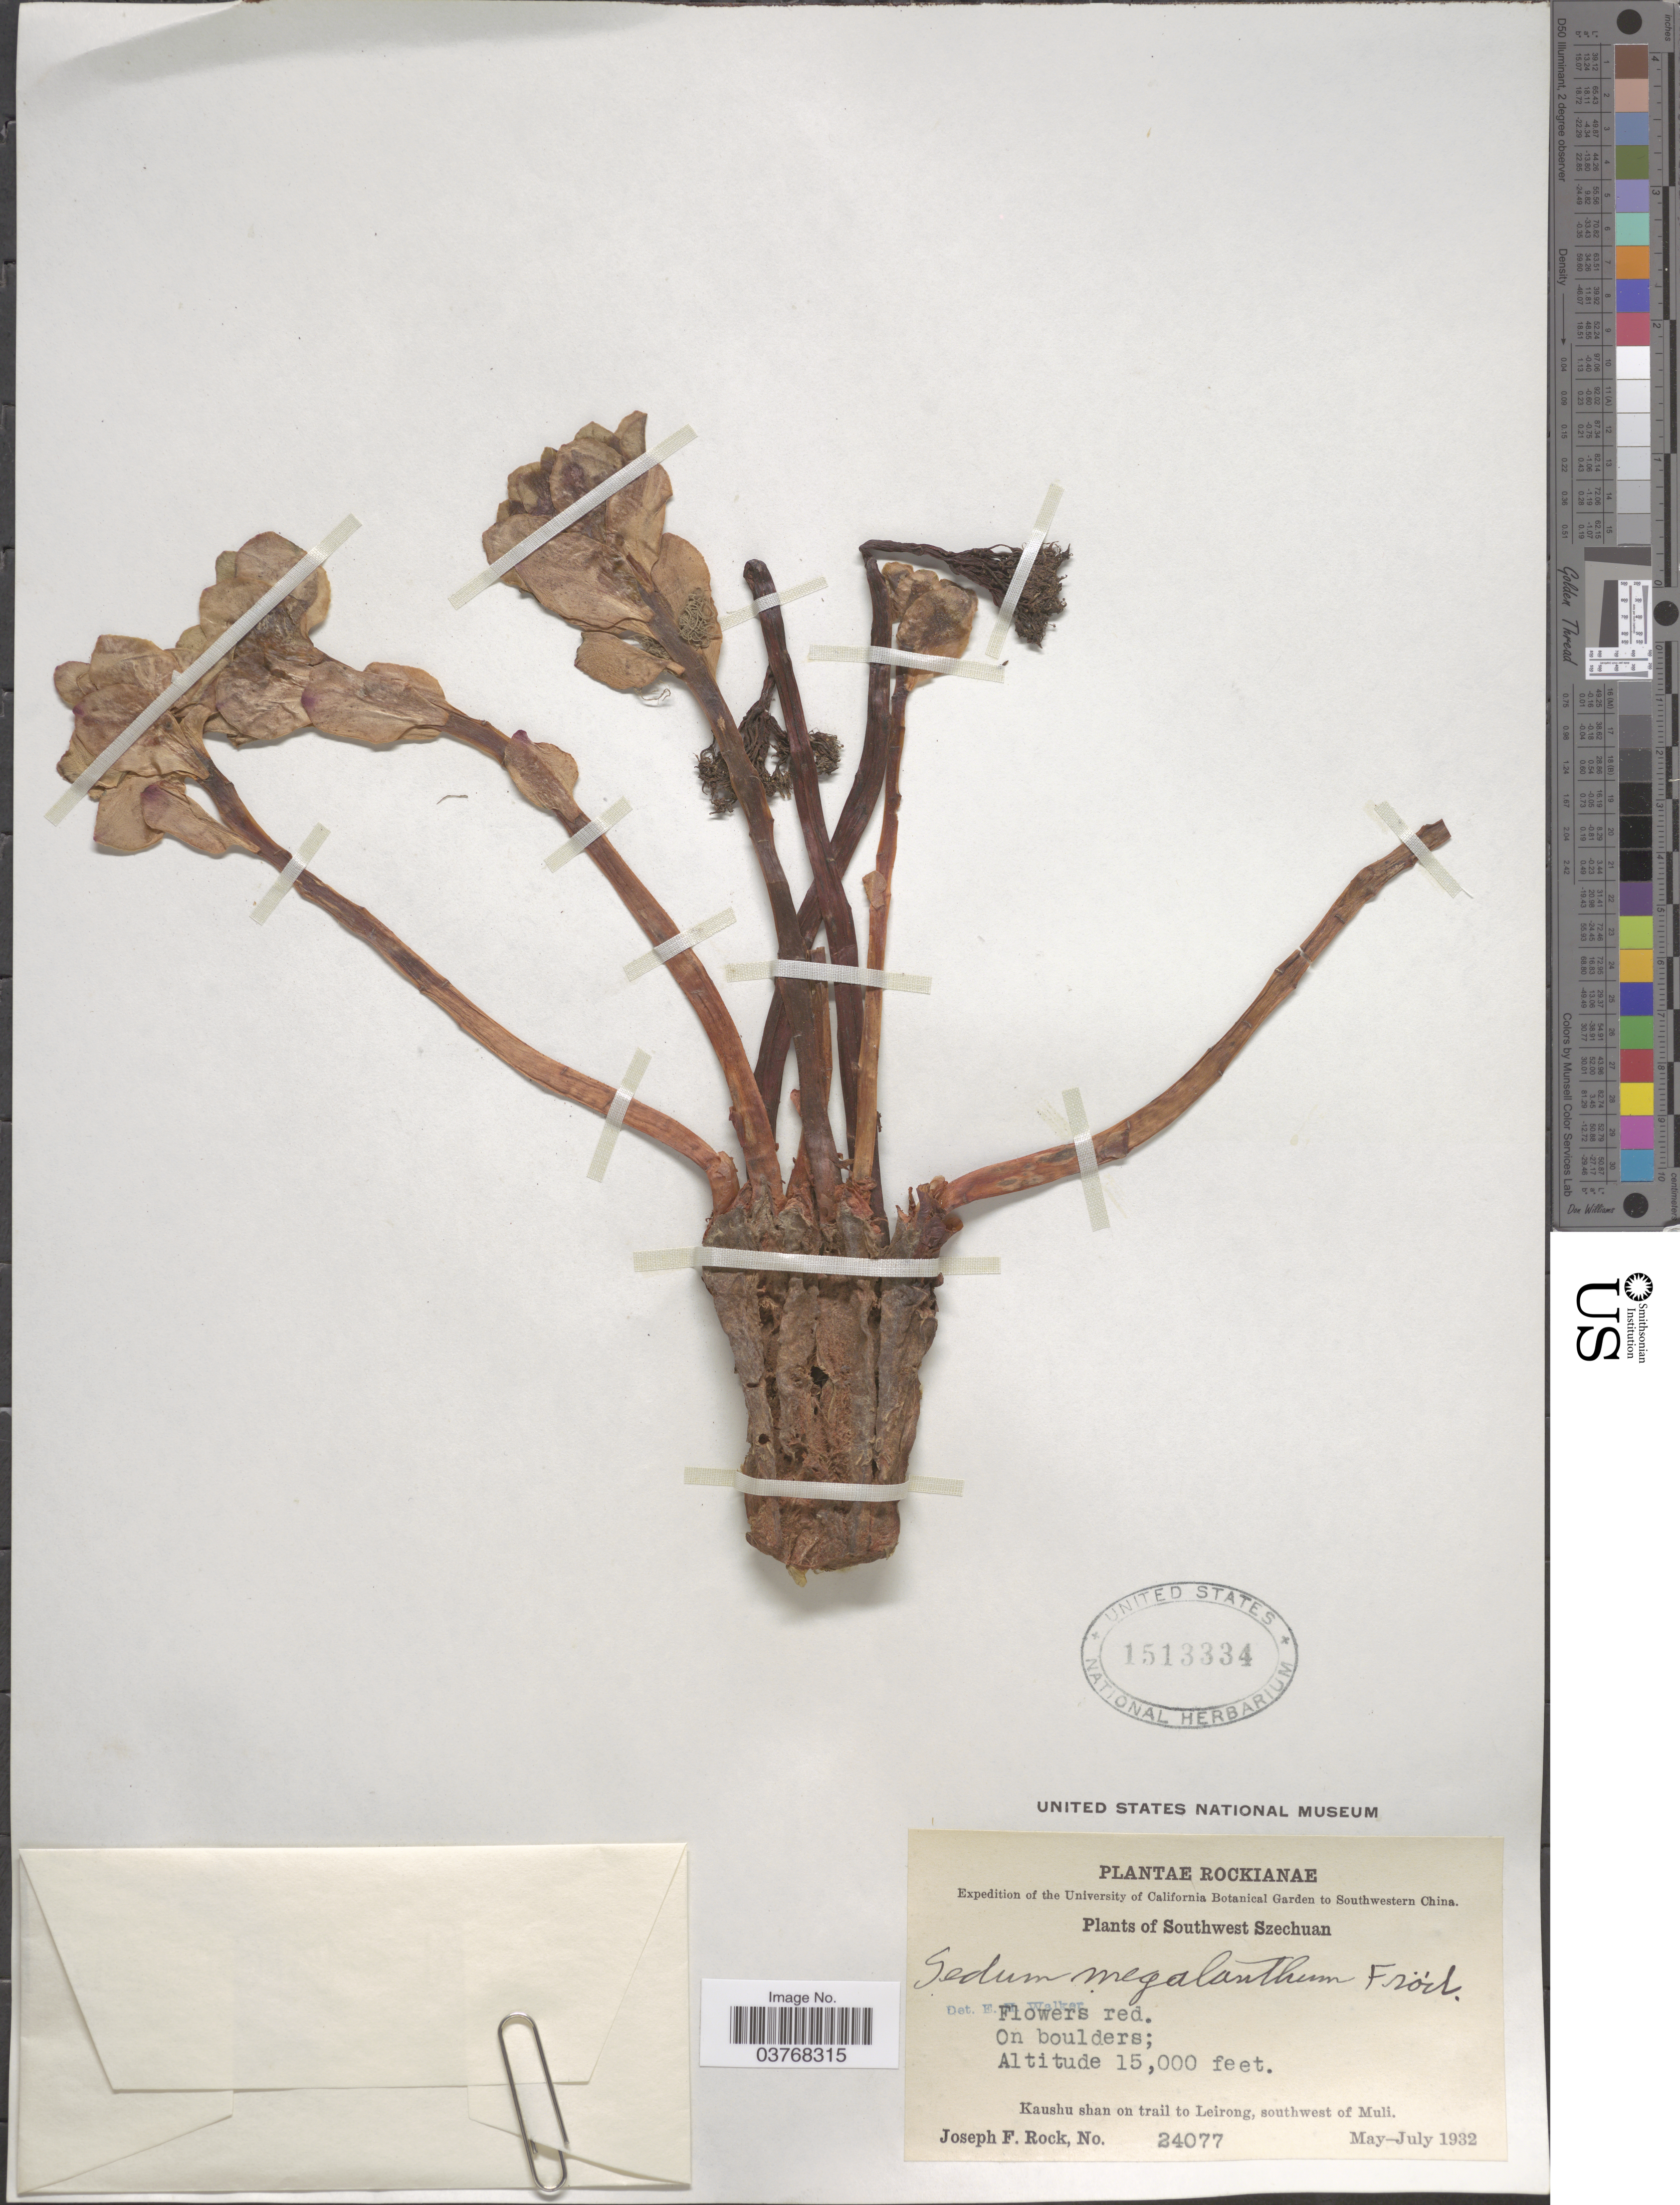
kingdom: Plantae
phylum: Tracheophyta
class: Magnoliopsida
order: Saxifragales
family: Crassulaceae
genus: Rhodiola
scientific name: Rhodiola crenulata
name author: (Hook. f. & Thomson) H. Ohba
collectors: J. F. Rock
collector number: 24077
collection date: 1932-05/1932-07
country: China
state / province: Sichuan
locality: Southwestern China. Southwest Szechuan. Kaushu shan on trail to Leirong, southwest of Muli.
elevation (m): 4572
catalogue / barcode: US 1513334